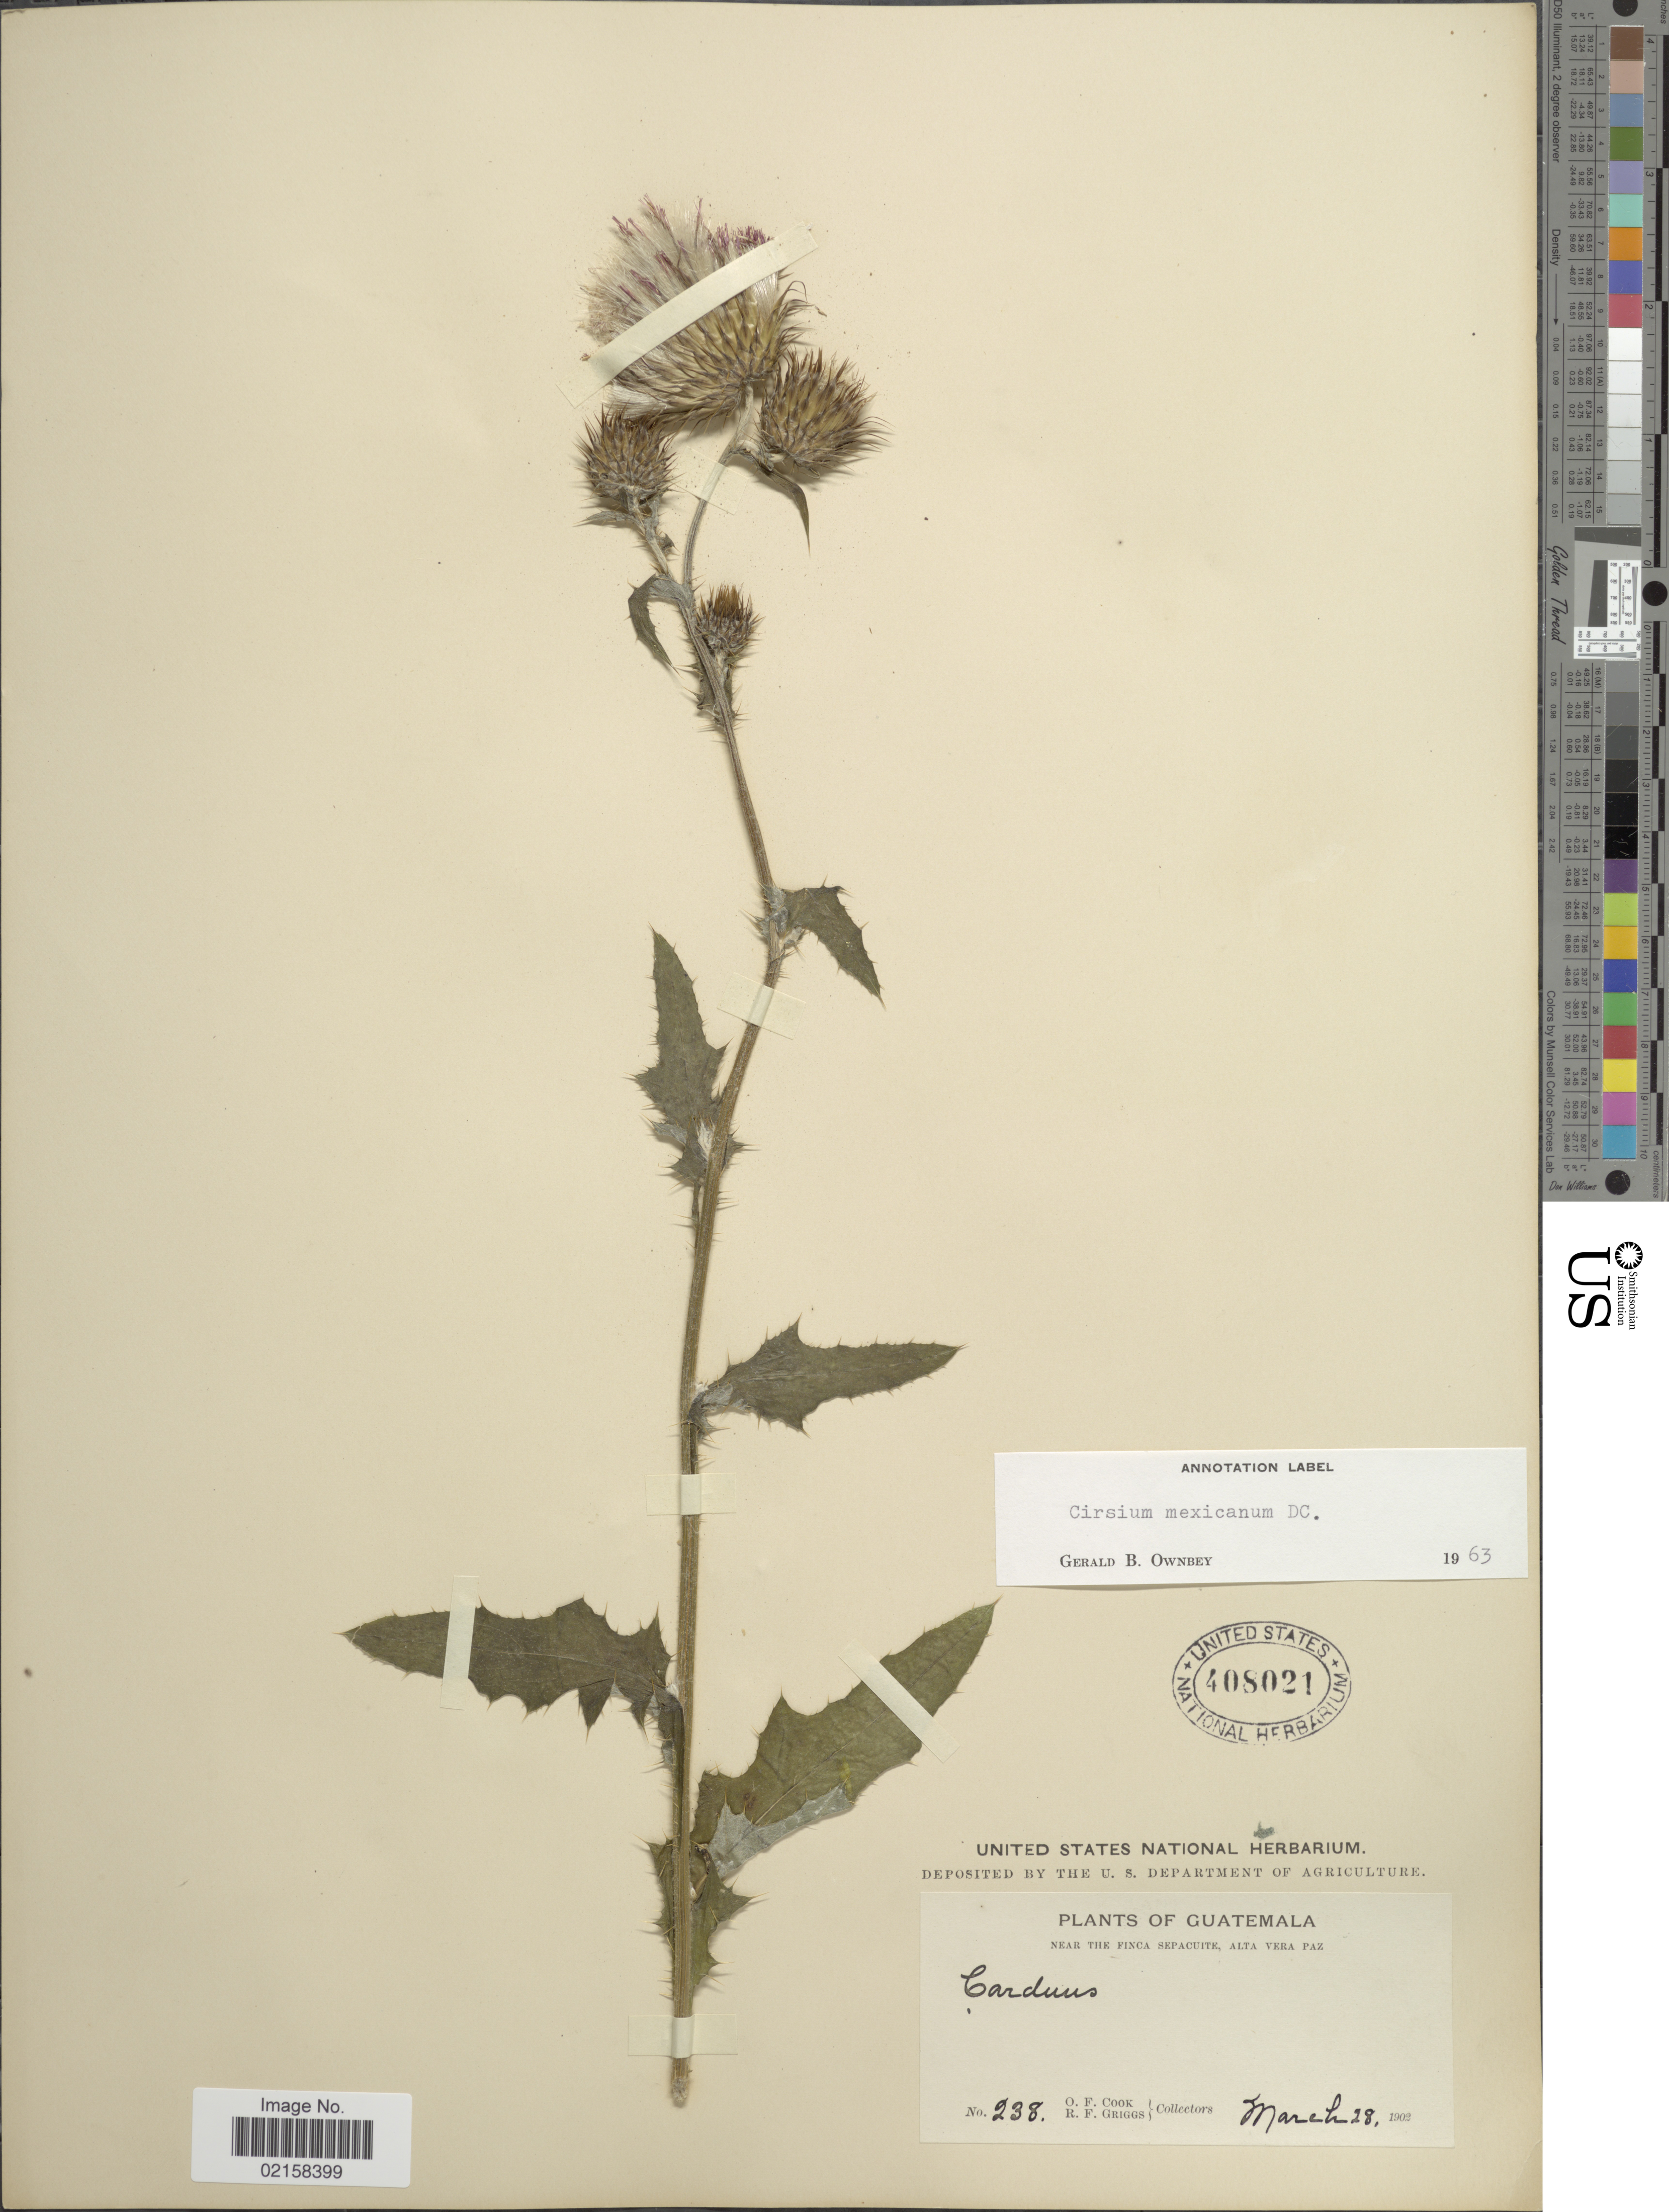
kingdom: Plantae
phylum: Tracheophyta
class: Magnoliopsida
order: Asterales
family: Asteraceae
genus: Cirsium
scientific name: Cirsium mexicanum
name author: DC.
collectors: O. F. Cook & R. F. Griggs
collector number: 238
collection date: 1902-03-28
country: Guatemala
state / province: Alta Verapaz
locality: Near theFinca Sepacuite.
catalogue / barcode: US 408021